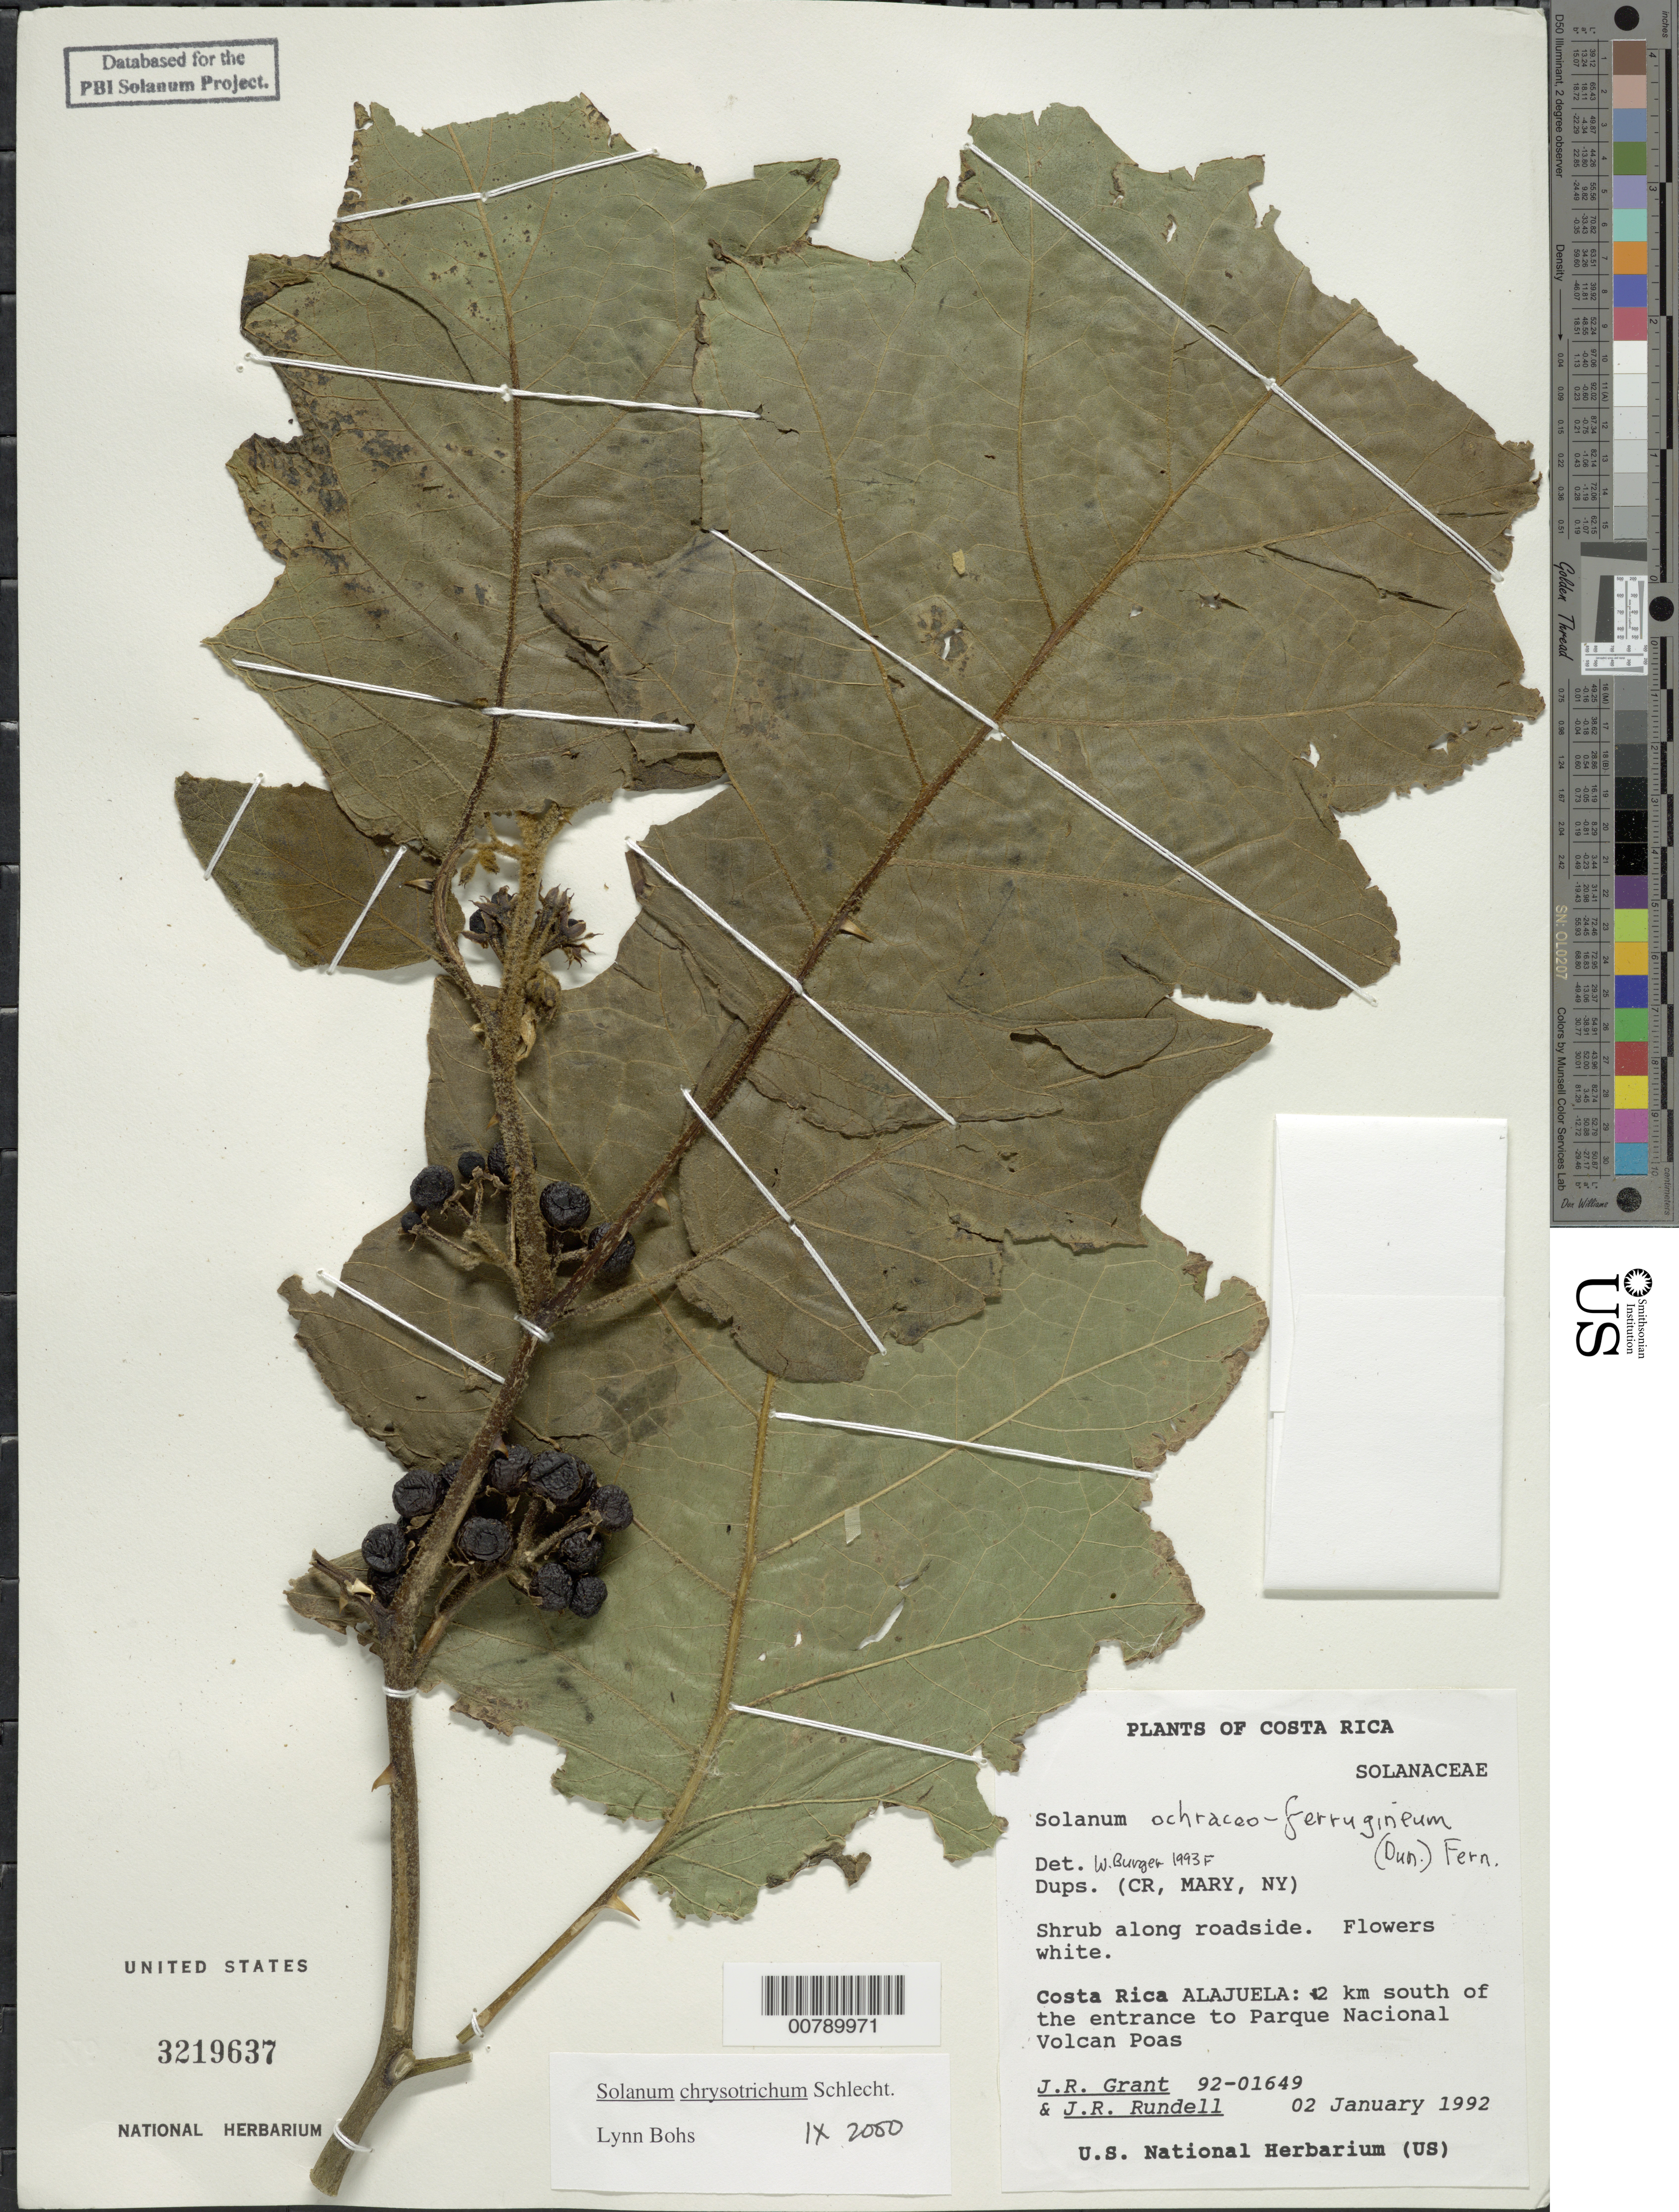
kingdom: Plantae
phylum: Tracheophyta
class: Magnoliopsida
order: Solanales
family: Solanaceae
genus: Solanum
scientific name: Solanum chrysotrichum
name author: Schltdl.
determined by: Bohs, L. A.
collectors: J. R. Grant & J. R. Rundell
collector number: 92-01649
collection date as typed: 2 Jan 1992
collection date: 1992-01-02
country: Costa Rica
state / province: Alajuela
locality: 2 km S of the entrance to Parque Nacional Volcan Poas.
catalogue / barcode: US 3219637